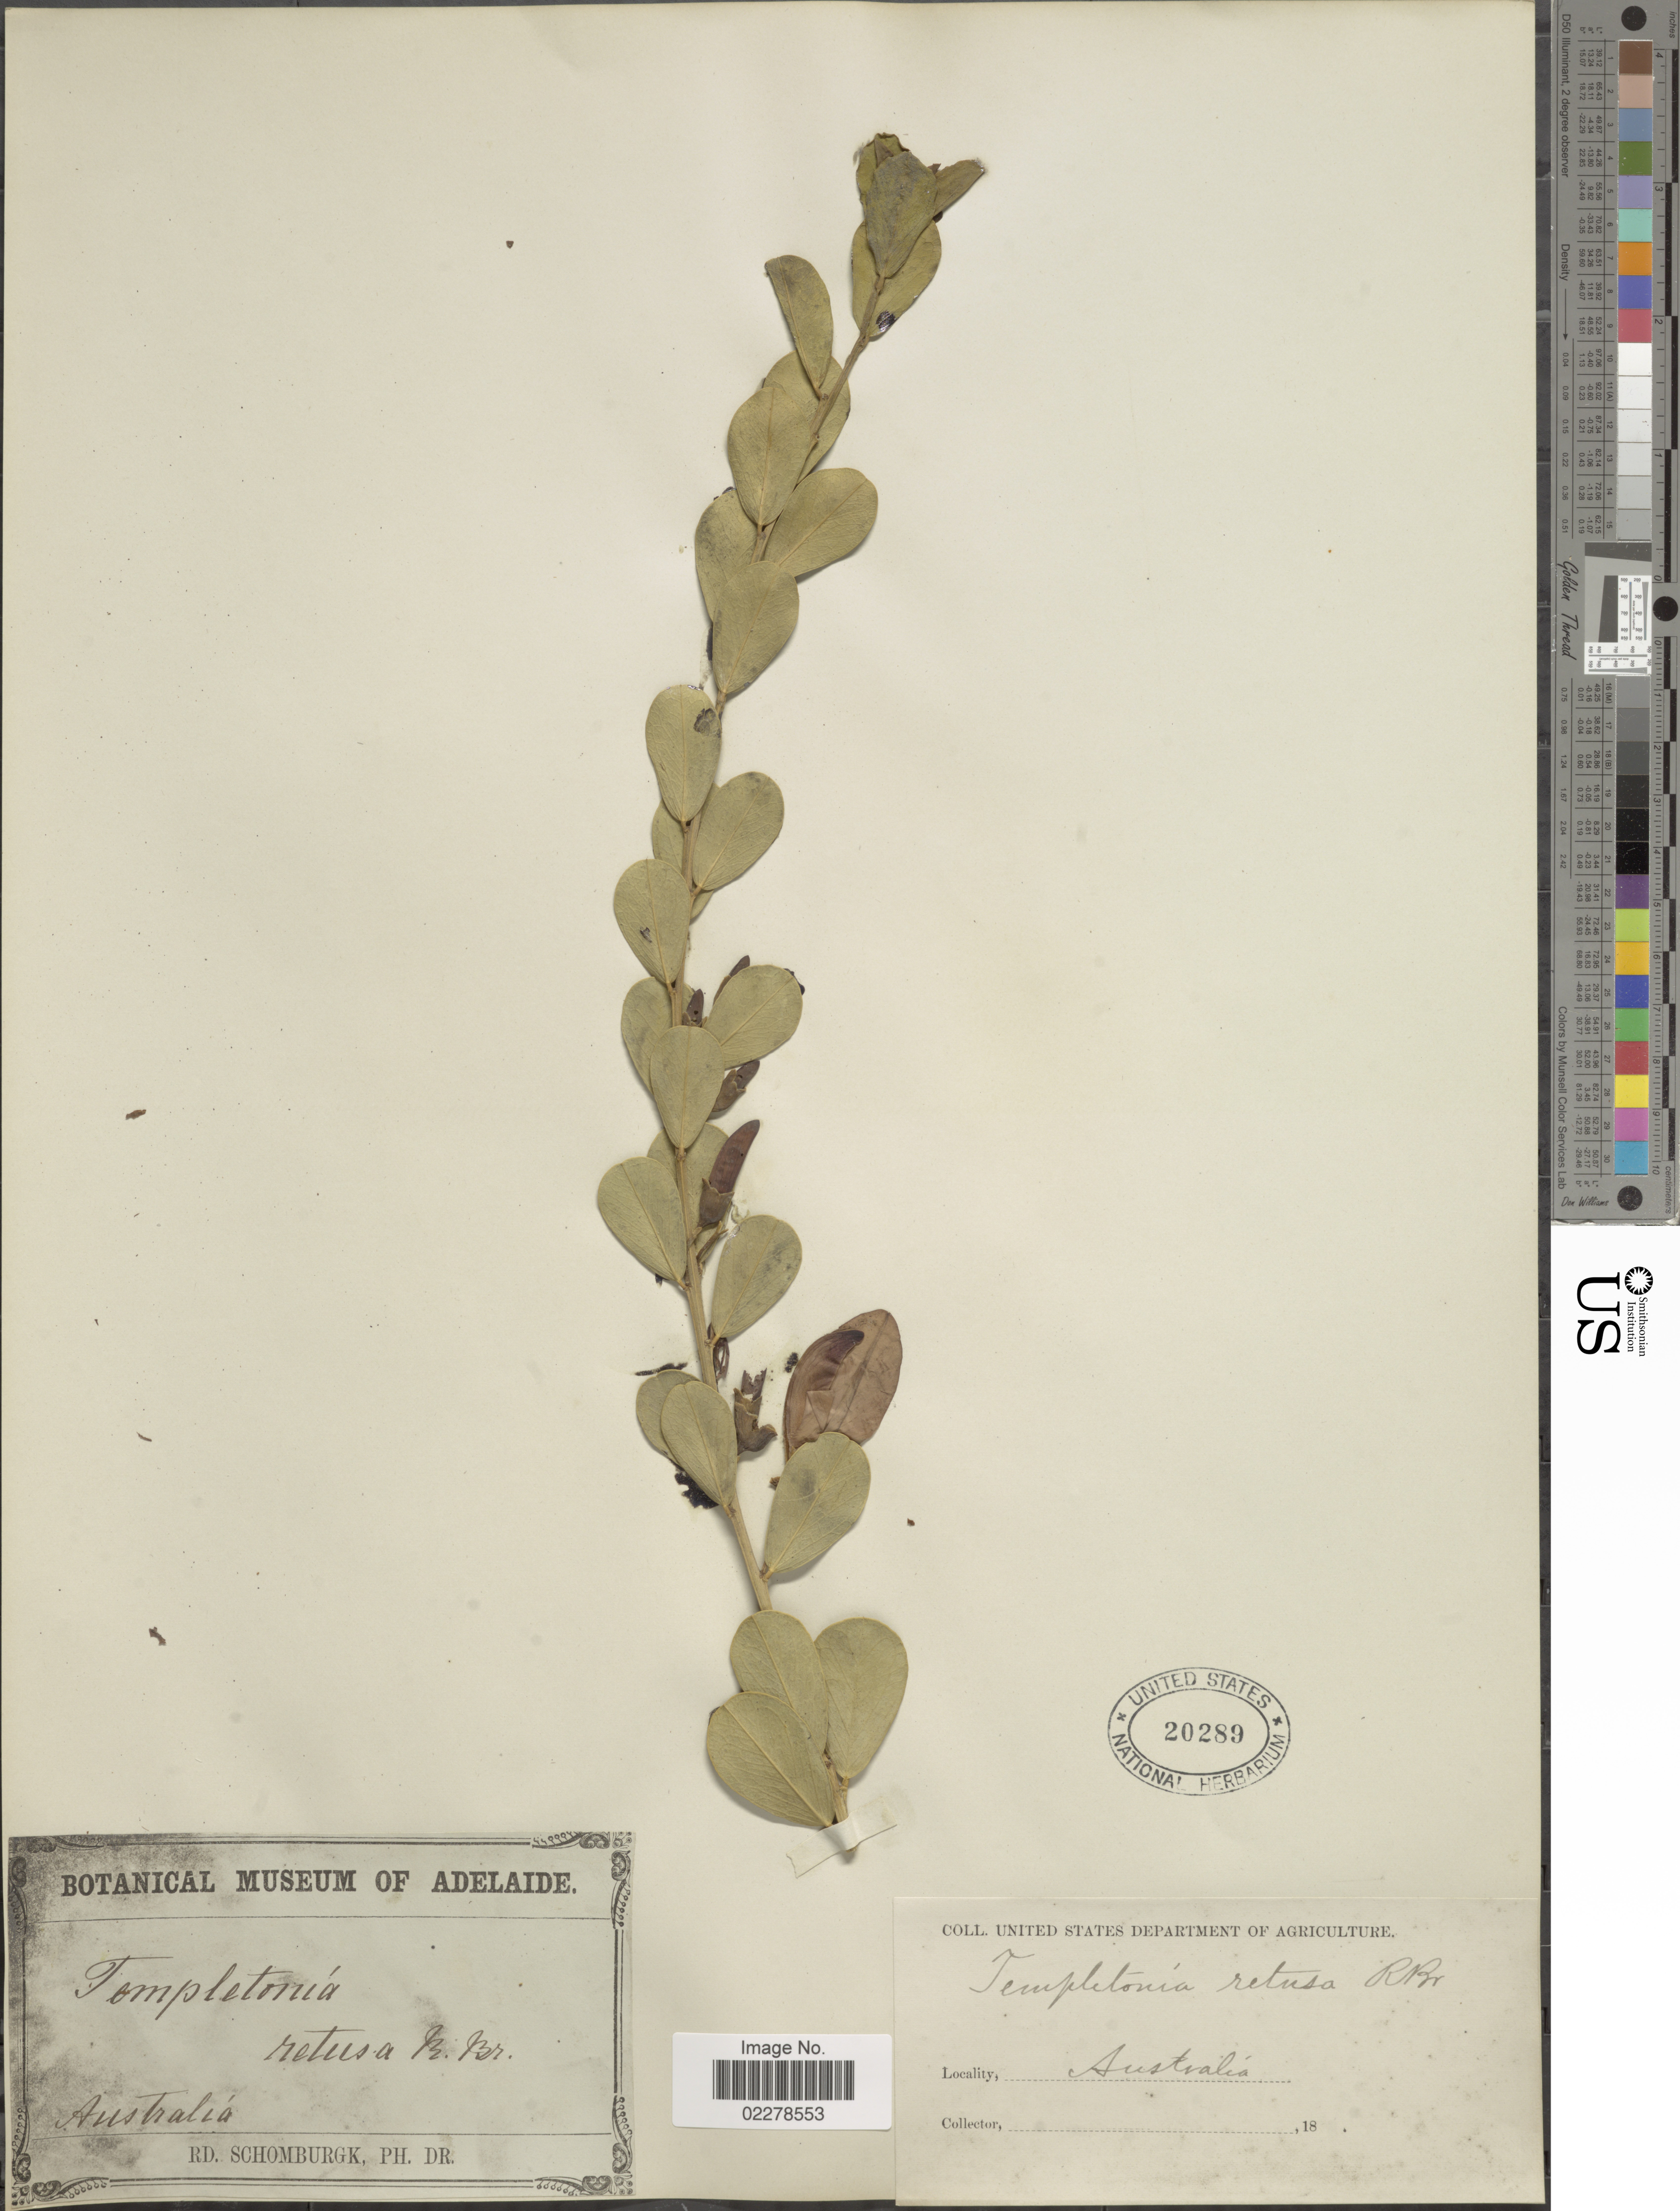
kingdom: Plantae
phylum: Tracheophyta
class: Magnoliopsida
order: Fabales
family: Fabaceae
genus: Templetonia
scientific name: Templetonia retusa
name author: R. Br.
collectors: -- Schomburgk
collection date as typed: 18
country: Australia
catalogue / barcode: US 20289